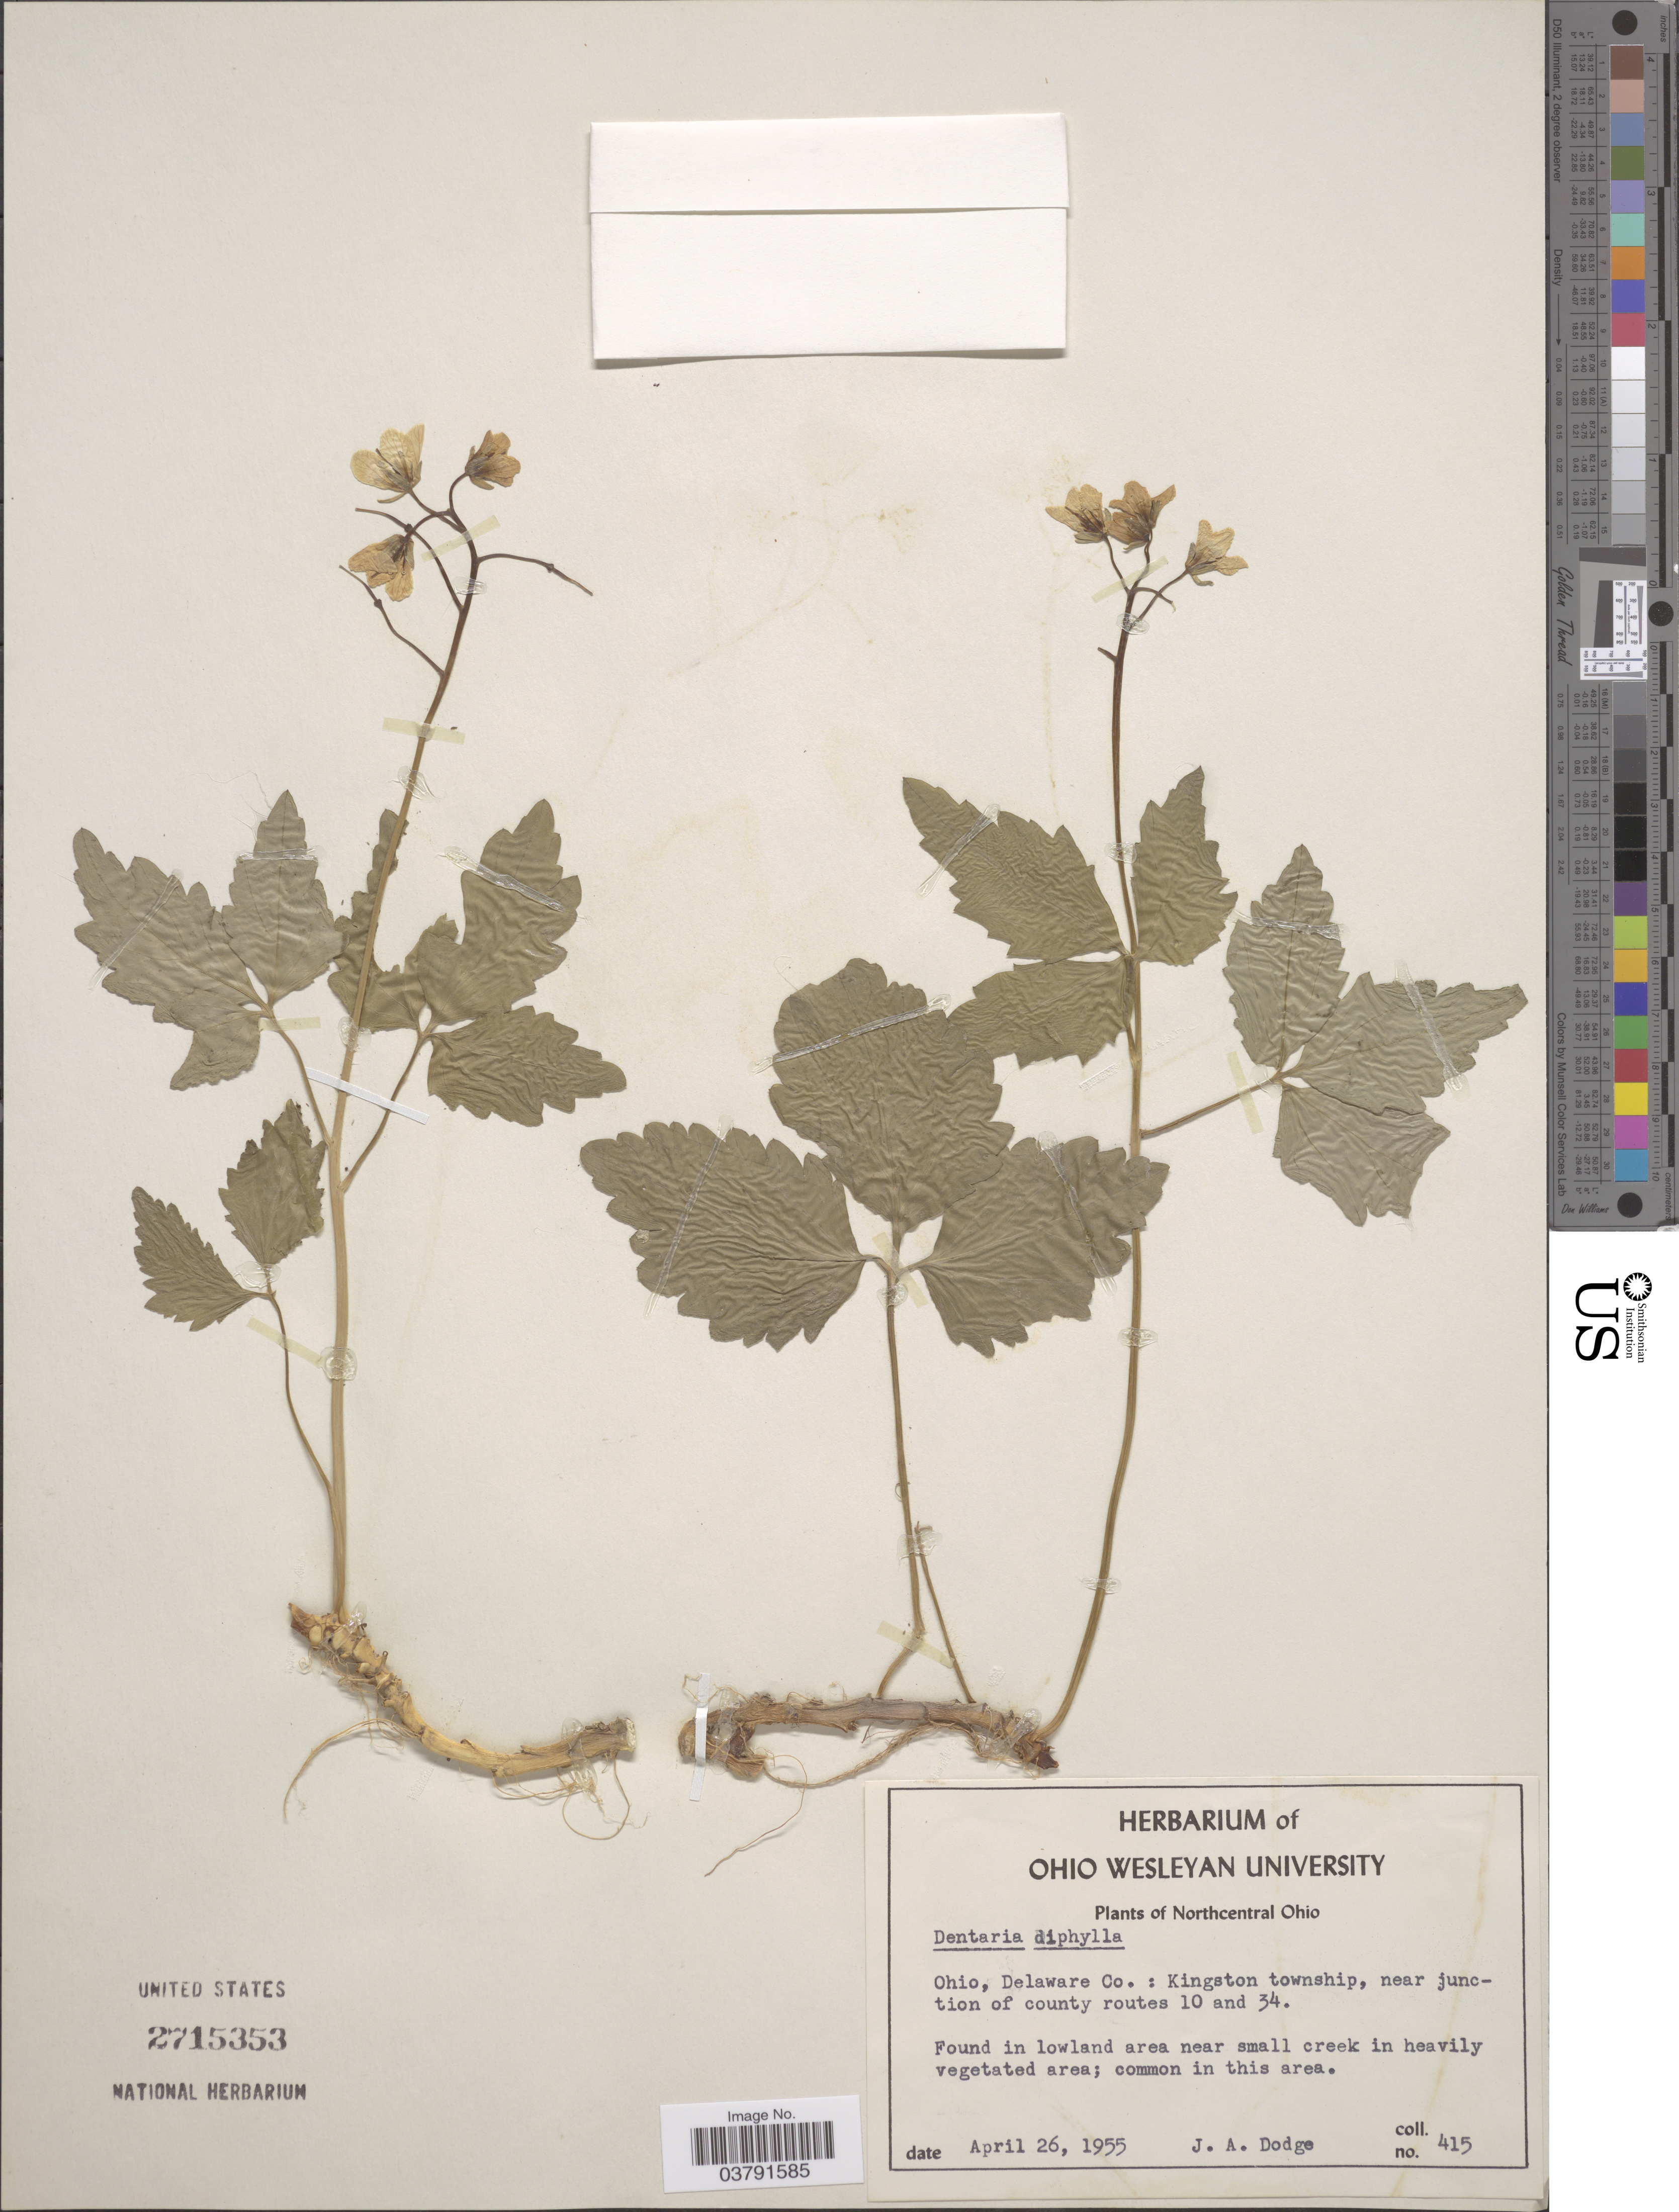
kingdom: Plantae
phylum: Tracheophyta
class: Magnoliopsida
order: Brassicales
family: Brassicaceae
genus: Dentaria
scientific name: Dentaria diphylla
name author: Michx.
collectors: J. Dodge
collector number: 415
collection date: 1955-04-26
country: United States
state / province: Ohio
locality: Northcentral Ohio. Delaware Co. : Kingston township, near junction of county routes 10 and 34.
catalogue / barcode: US 2715353